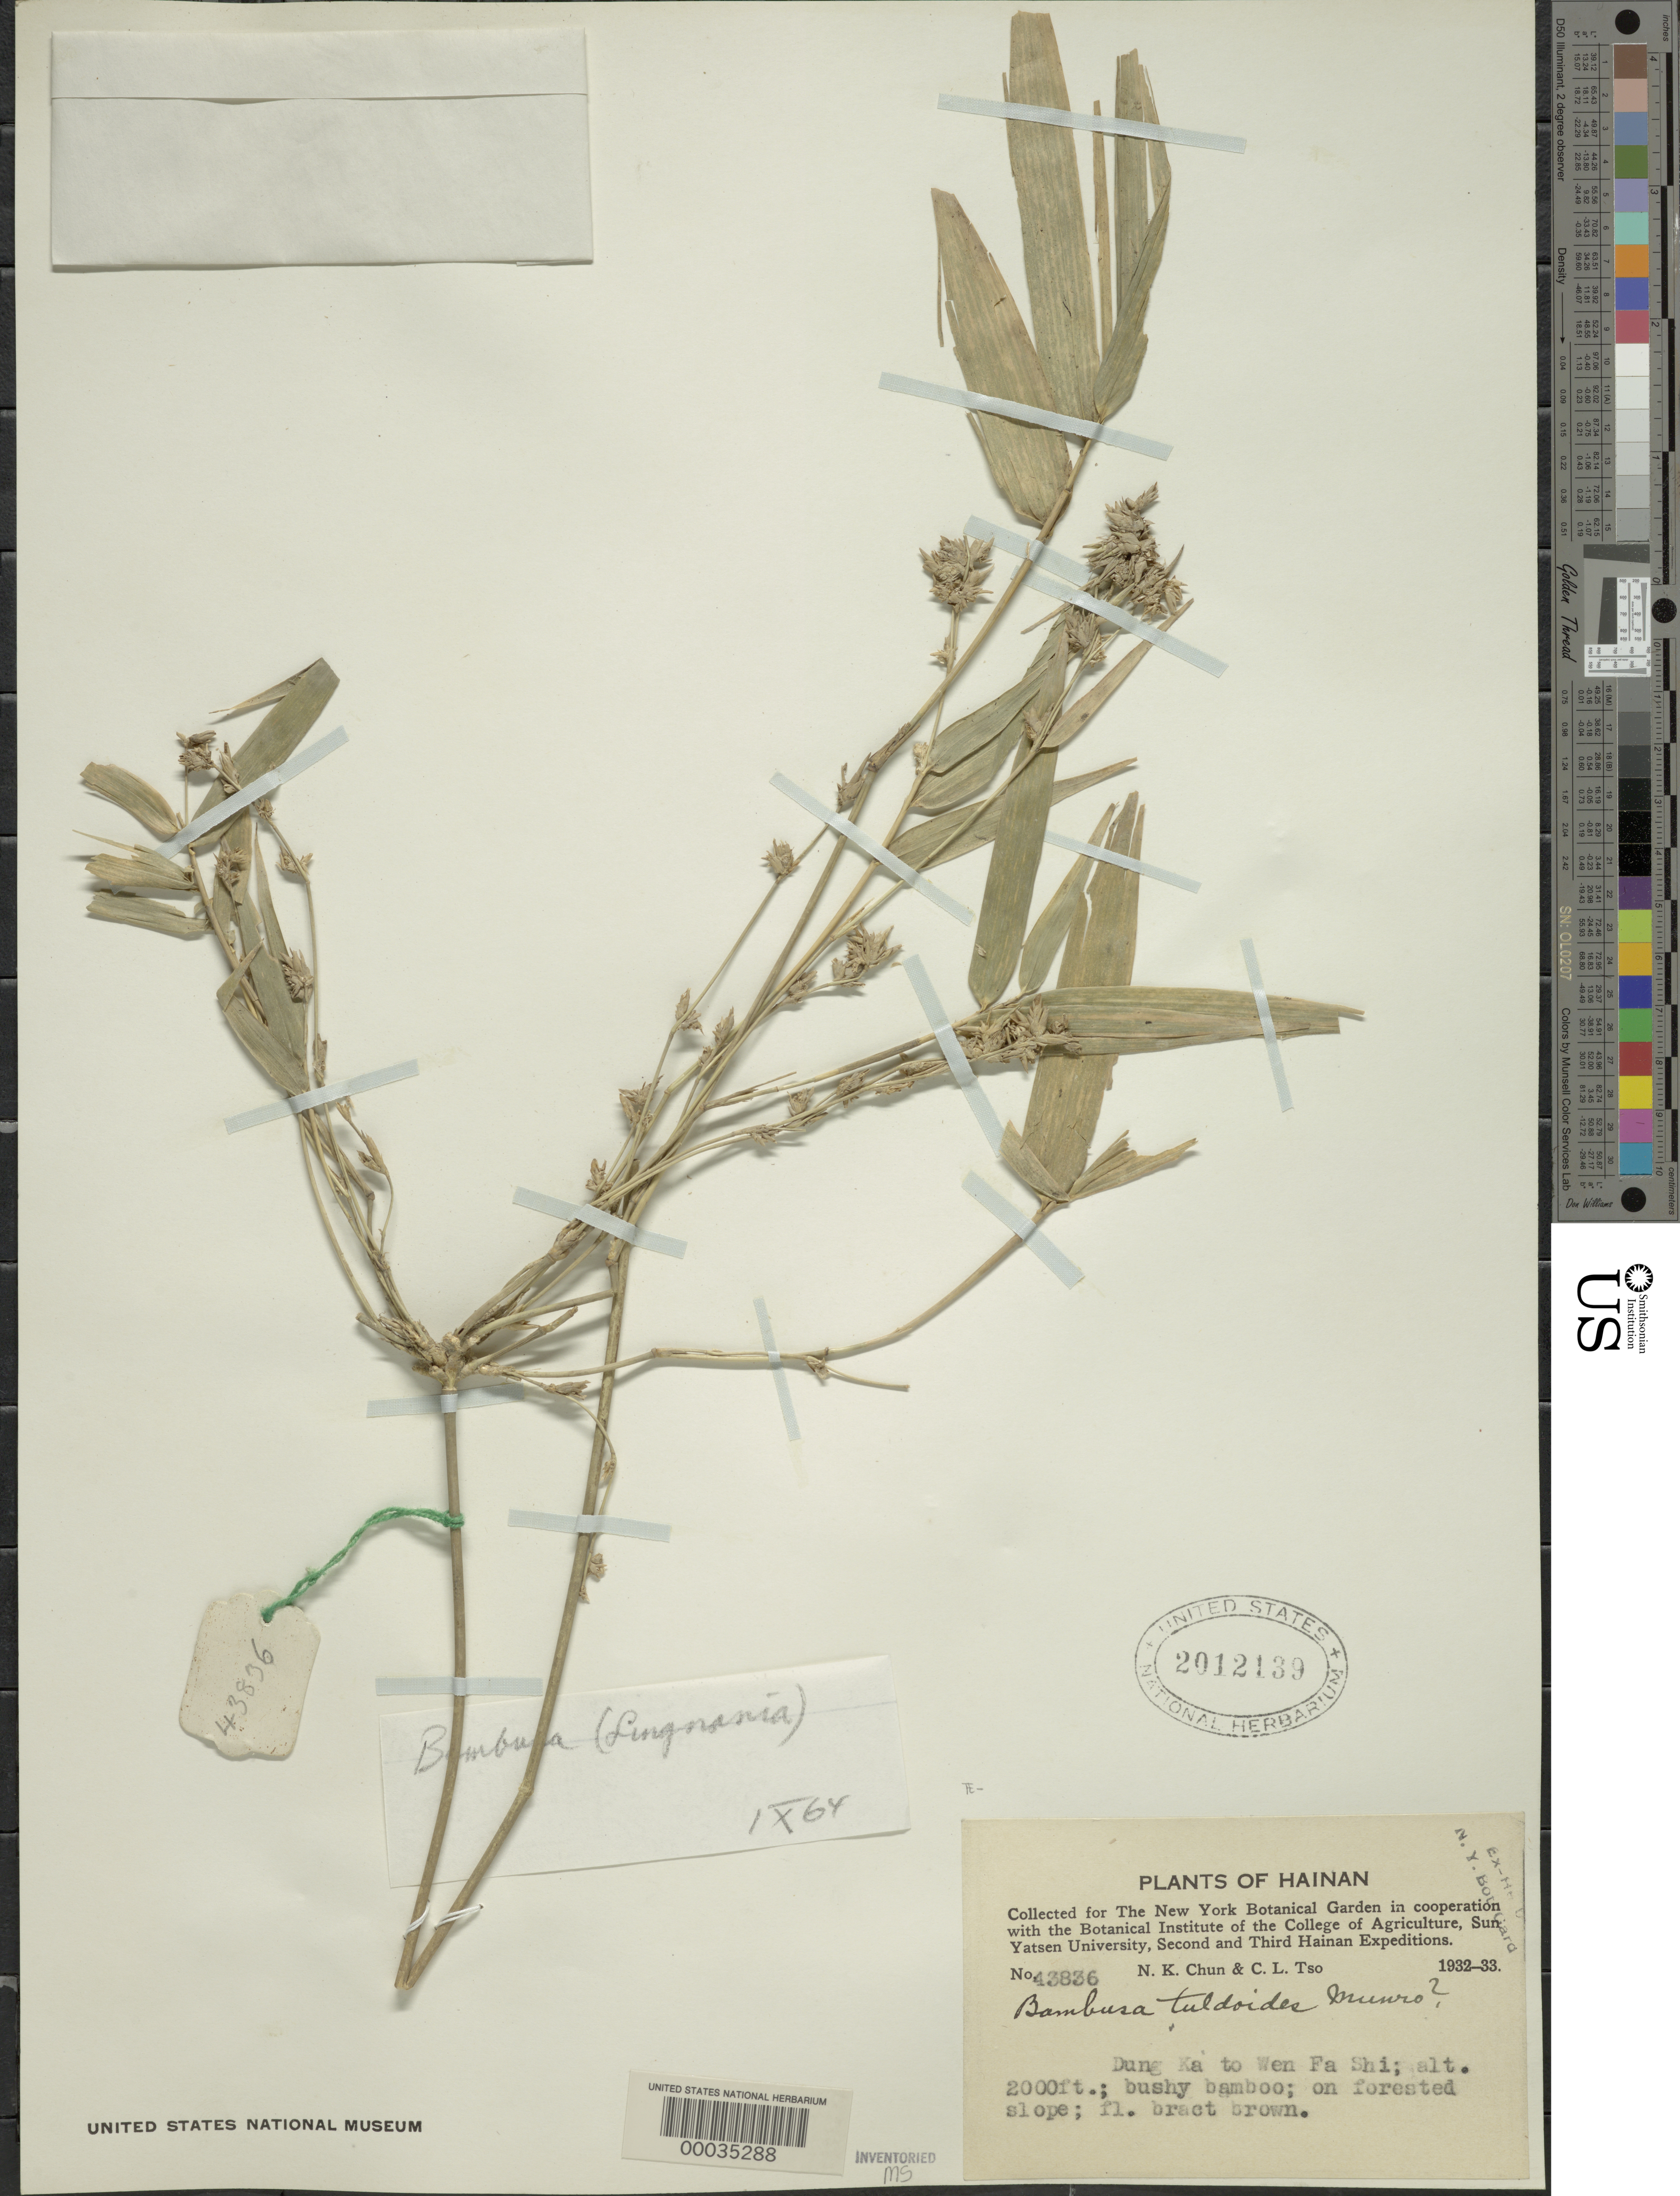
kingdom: Plantae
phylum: Tracheophyta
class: Liliopsida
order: Poales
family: Poaceae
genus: Bambusa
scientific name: Bambusa sp.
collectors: N. K. Chun & C. Tso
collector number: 43836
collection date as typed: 1932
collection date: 1932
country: China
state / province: Hainan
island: Hainan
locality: Dung ka, wen fa shi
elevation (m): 610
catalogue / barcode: US 2012139